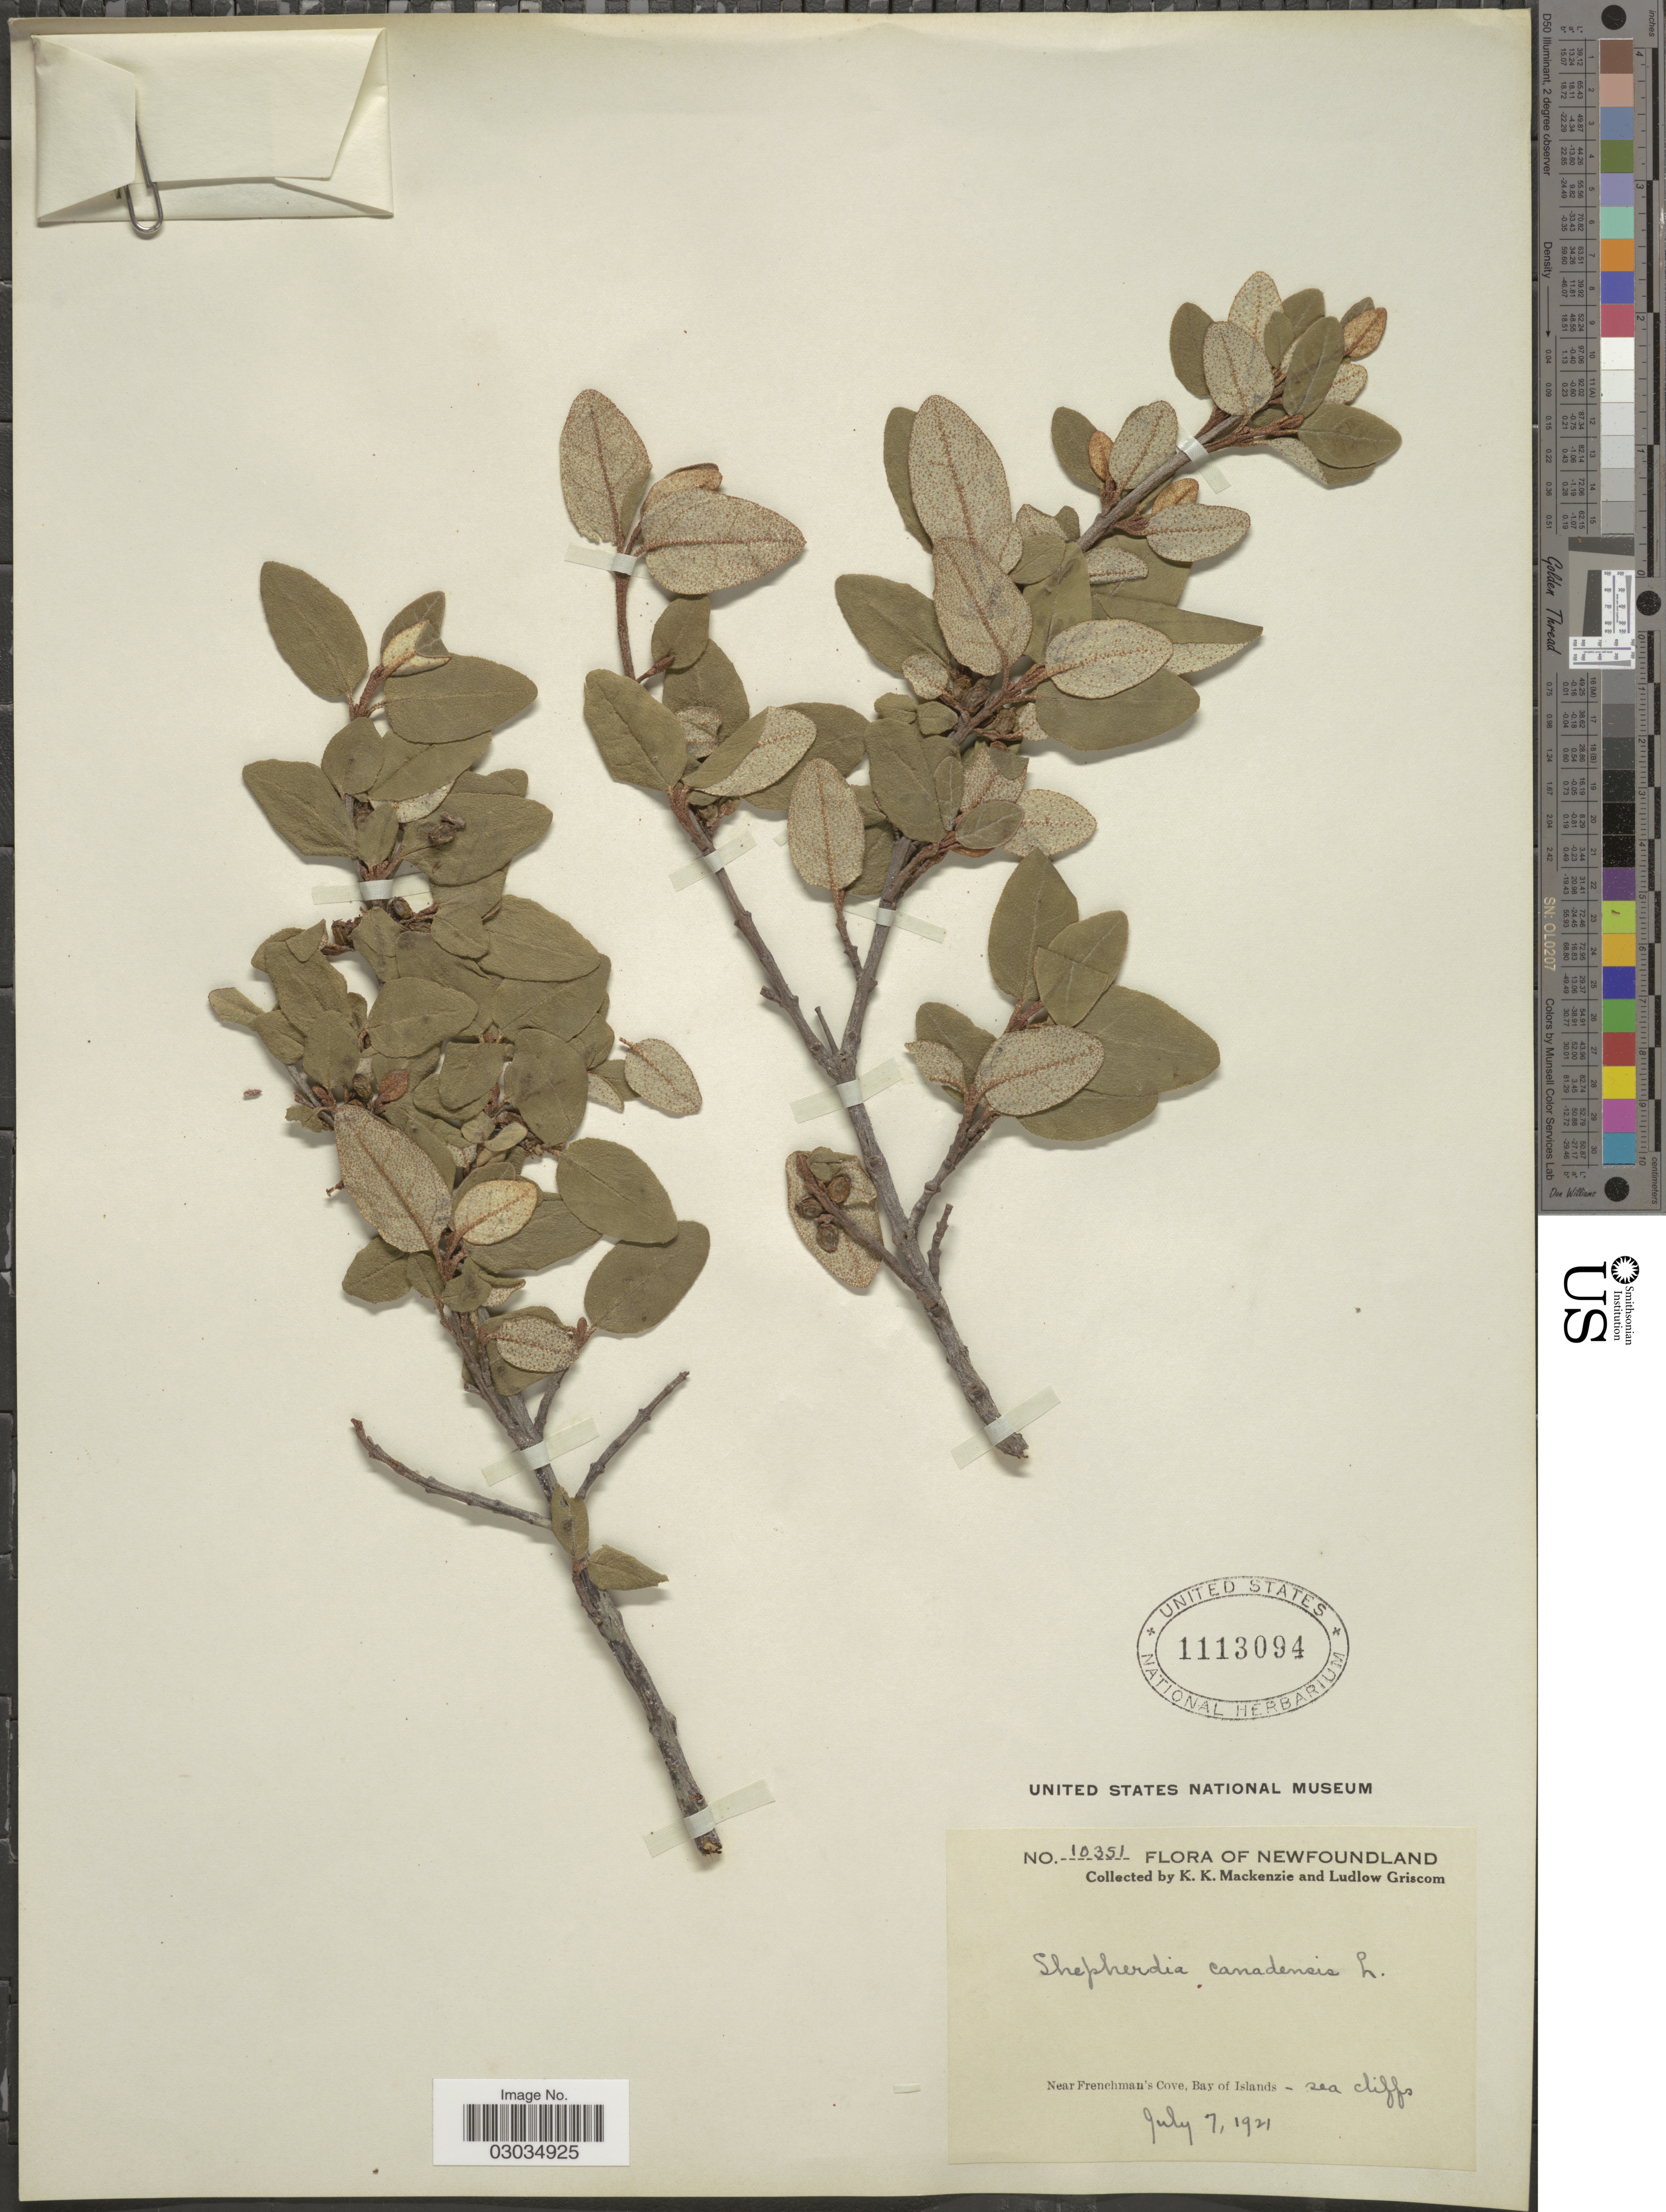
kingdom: Plantae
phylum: Tracheophyta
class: Magnoliopsida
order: Rosales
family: Elaeagnaceae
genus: Shepherdia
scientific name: Shepherdia canadensis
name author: (L.) Nutt.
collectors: K. K. Mackenzie & L. Griscom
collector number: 10351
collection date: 1921-07-07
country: Canada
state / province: Newfoundland and Labrador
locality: Near Frenchman's Cove Bay of Islands - sea cliffs.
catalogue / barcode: US 1113094